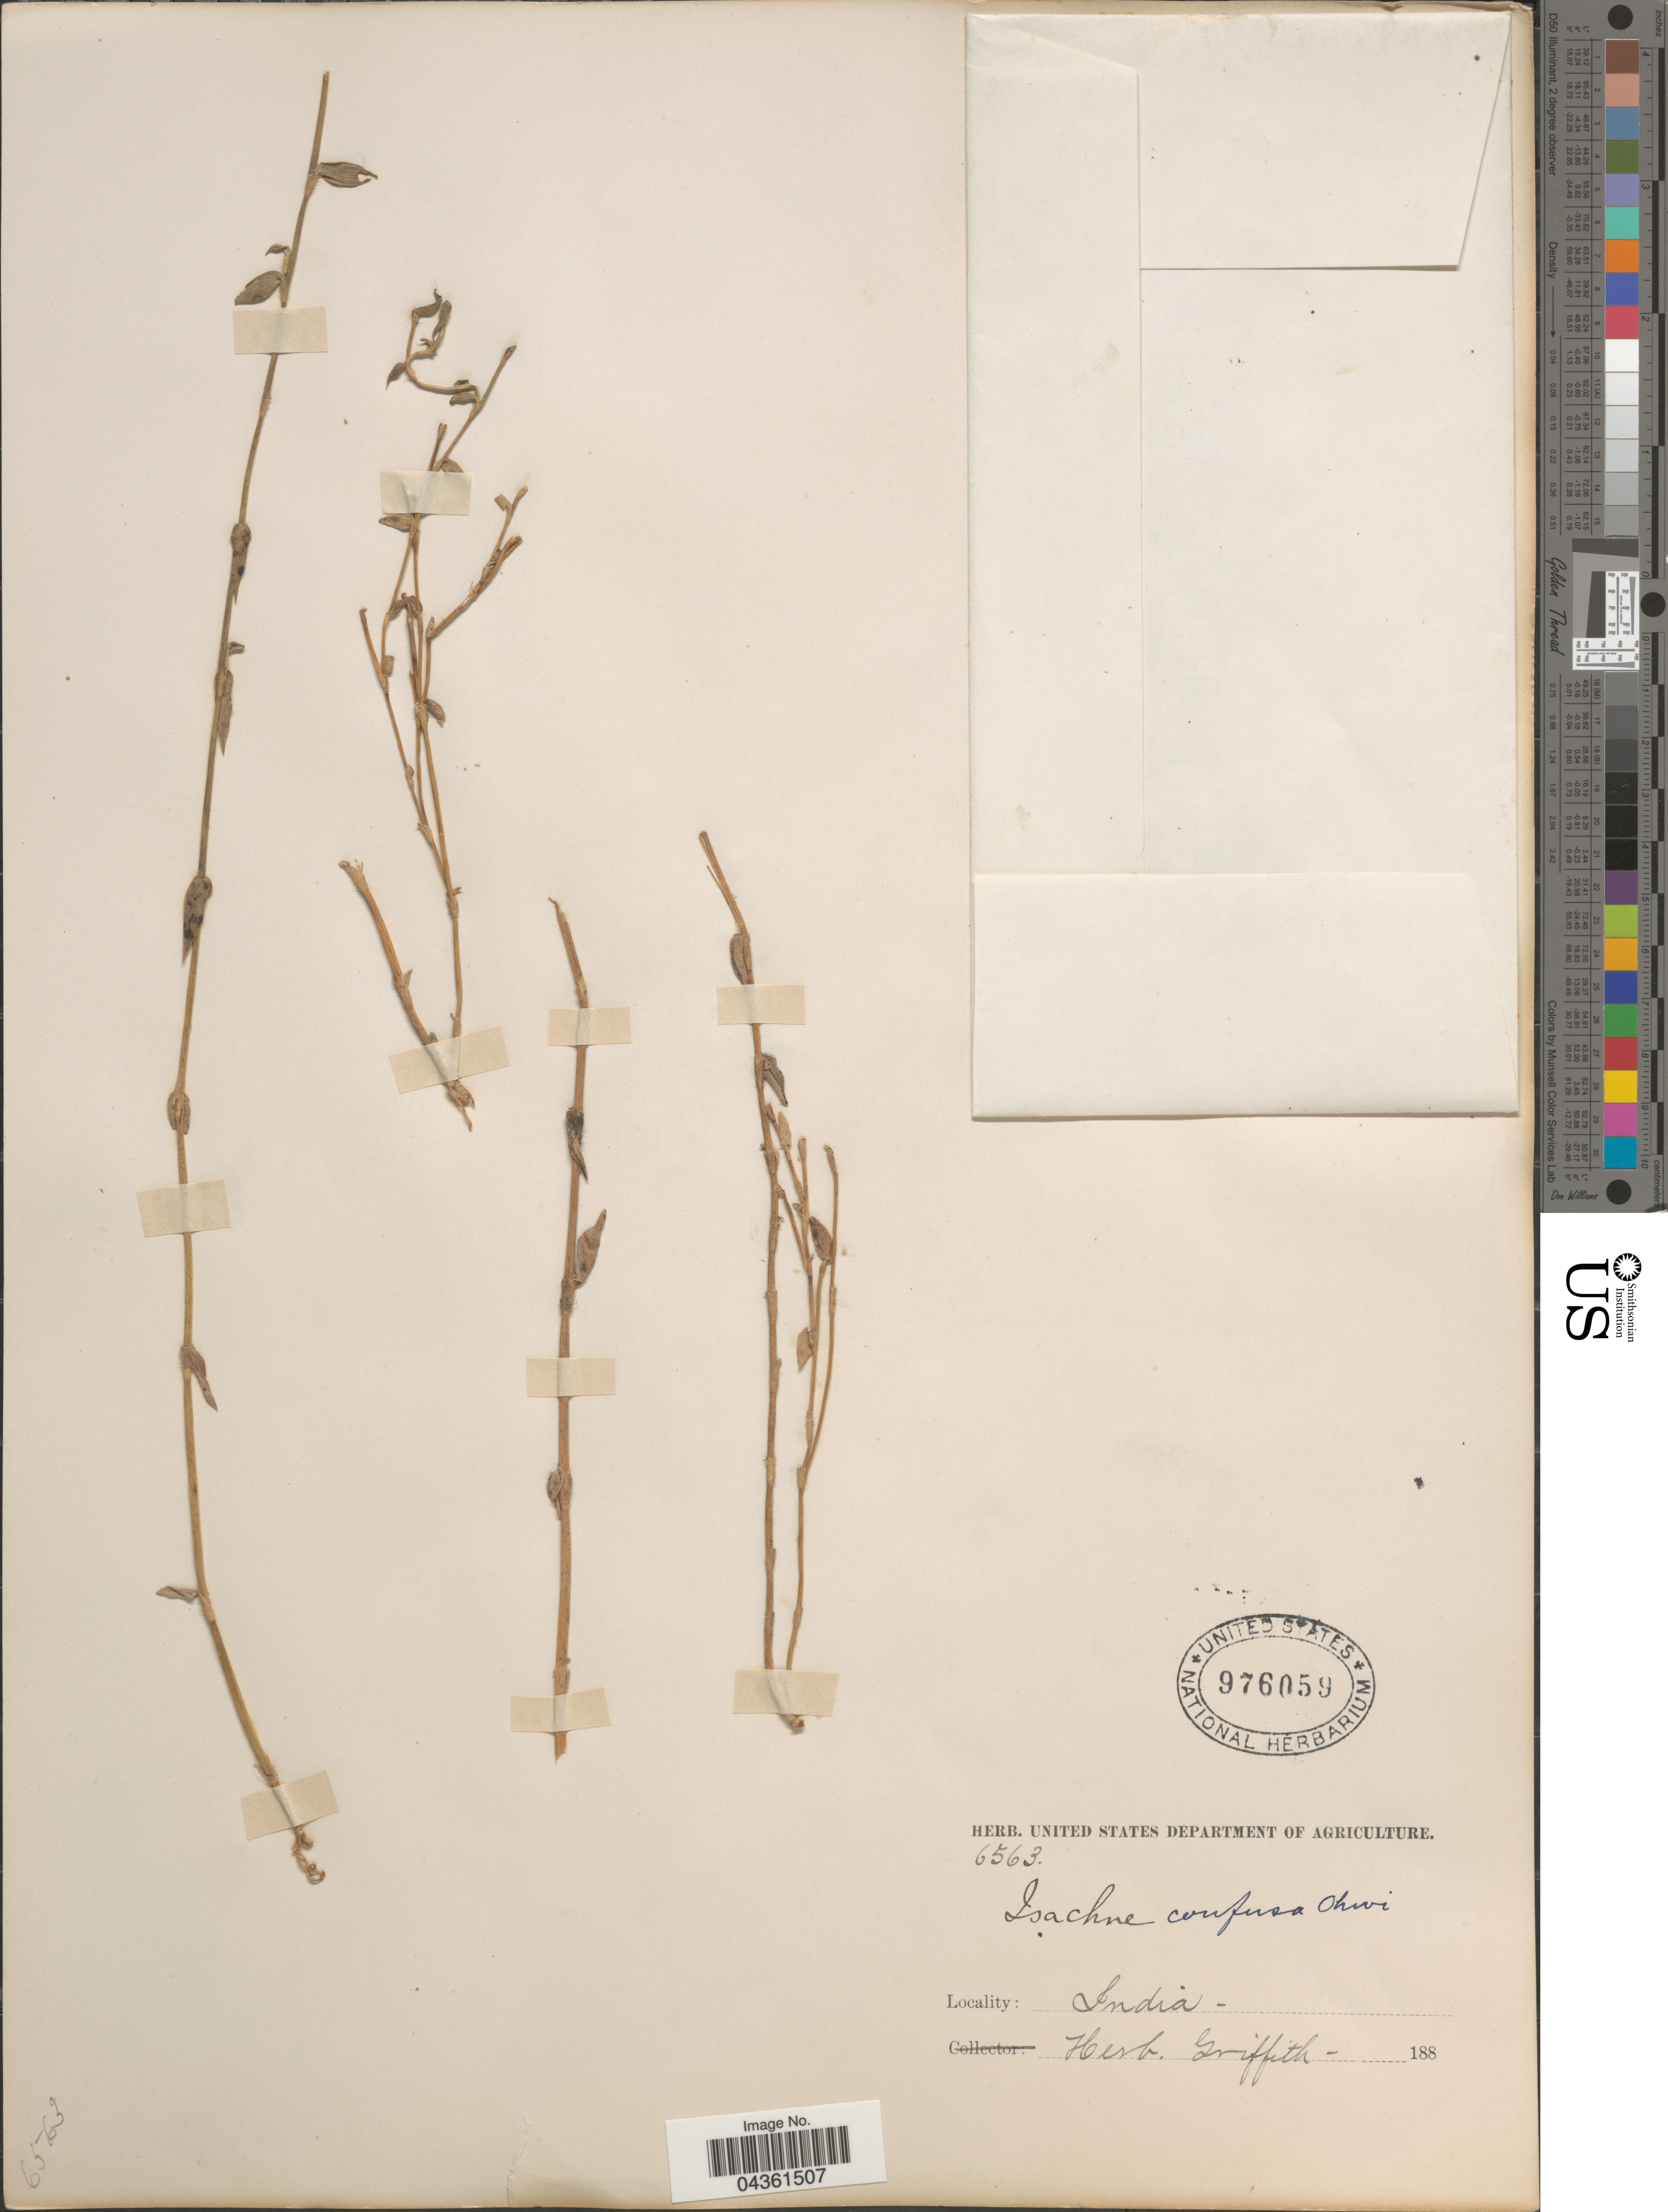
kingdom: Plantae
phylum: Tracheophyta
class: Liliopsida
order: Poales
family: Poaceae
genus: Isachne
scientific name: Isachne confusa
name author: Ohwi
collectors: ex herb. Griffith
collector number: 6563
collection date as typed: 188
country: India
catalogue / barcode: US 976059